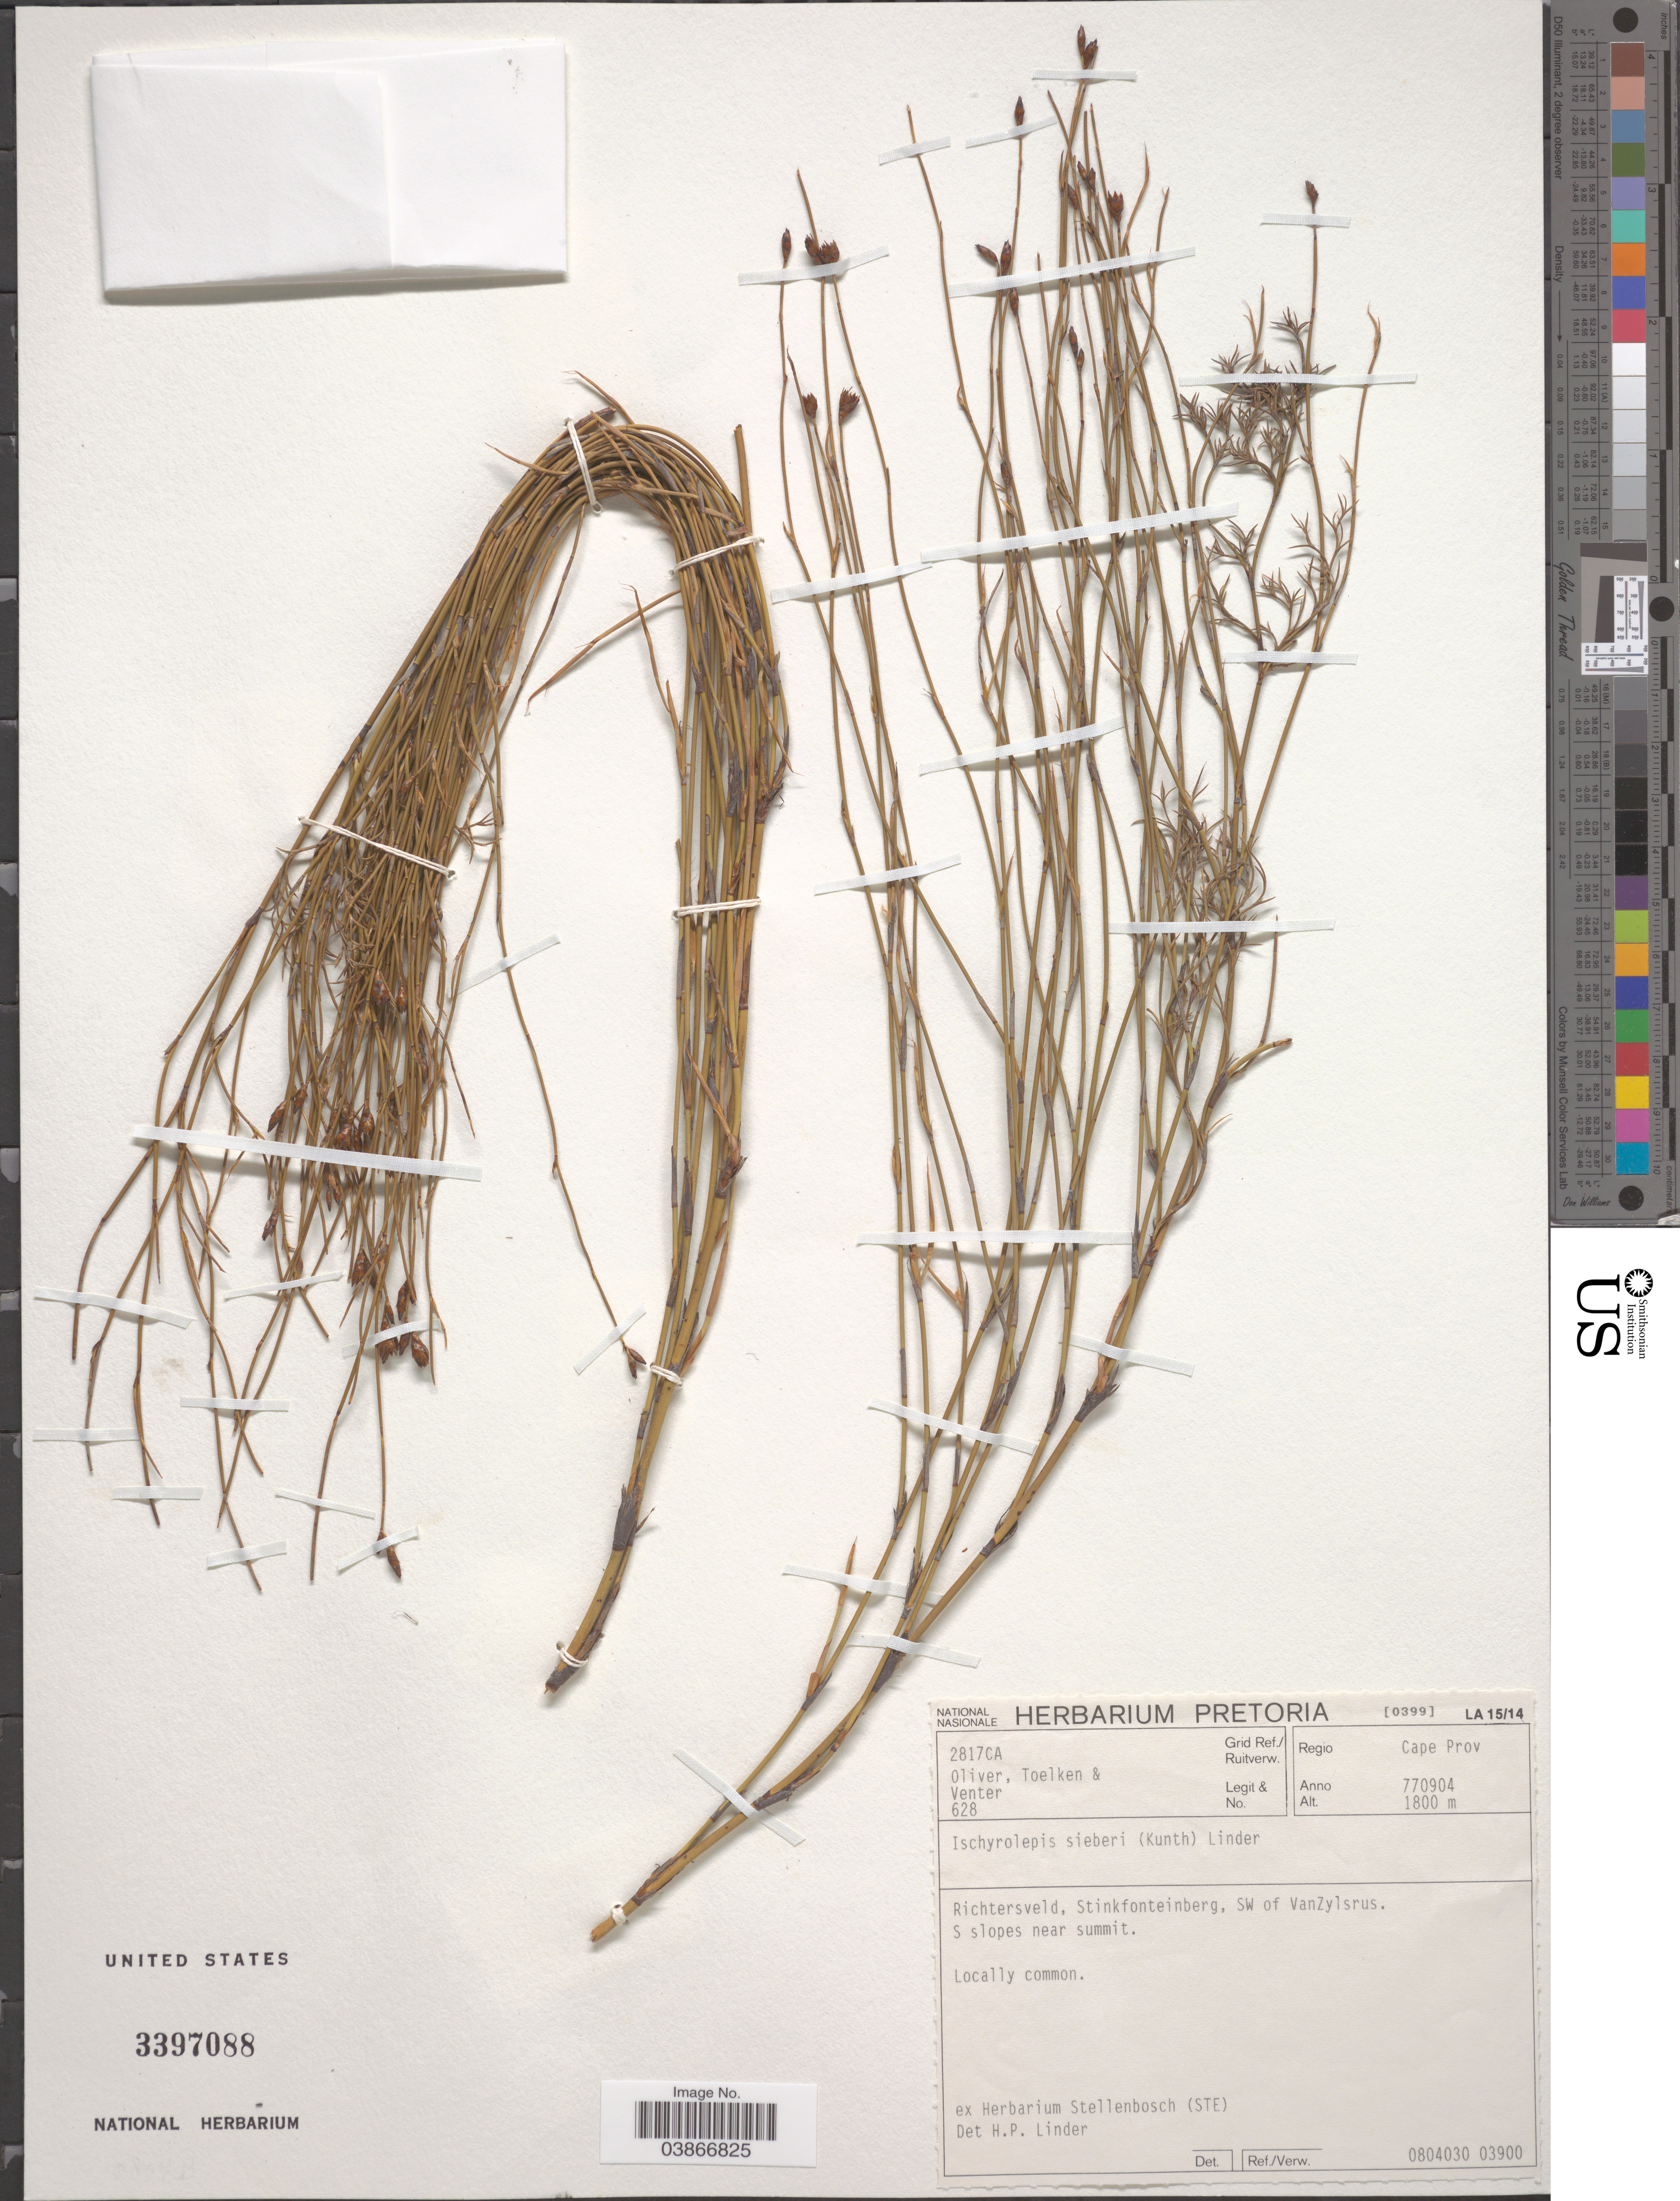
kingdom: Plantae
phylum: Tracheophyta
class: Liliopsida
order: Poales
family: Restionaceae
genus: Restio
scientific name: Restio sieberi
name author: Kunth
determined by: Strong, Mark T., (BOT), Smithsonian Institution - National Museum of Natural History (UNITED STATES)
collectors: Oliver, --, H. R. Toelken & -. Venter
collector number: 628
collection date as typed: Transcribed d/m/y: 4/9/77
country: South Africa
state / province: Northern Cape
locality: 2817CA Grid Ref./Ruitverw. Regio Cape Prov. Richtersveld, Stinkfonteinberg, SW of VanZylsrus. S slopes near summit.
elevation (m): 1800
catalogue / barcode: US 3397088